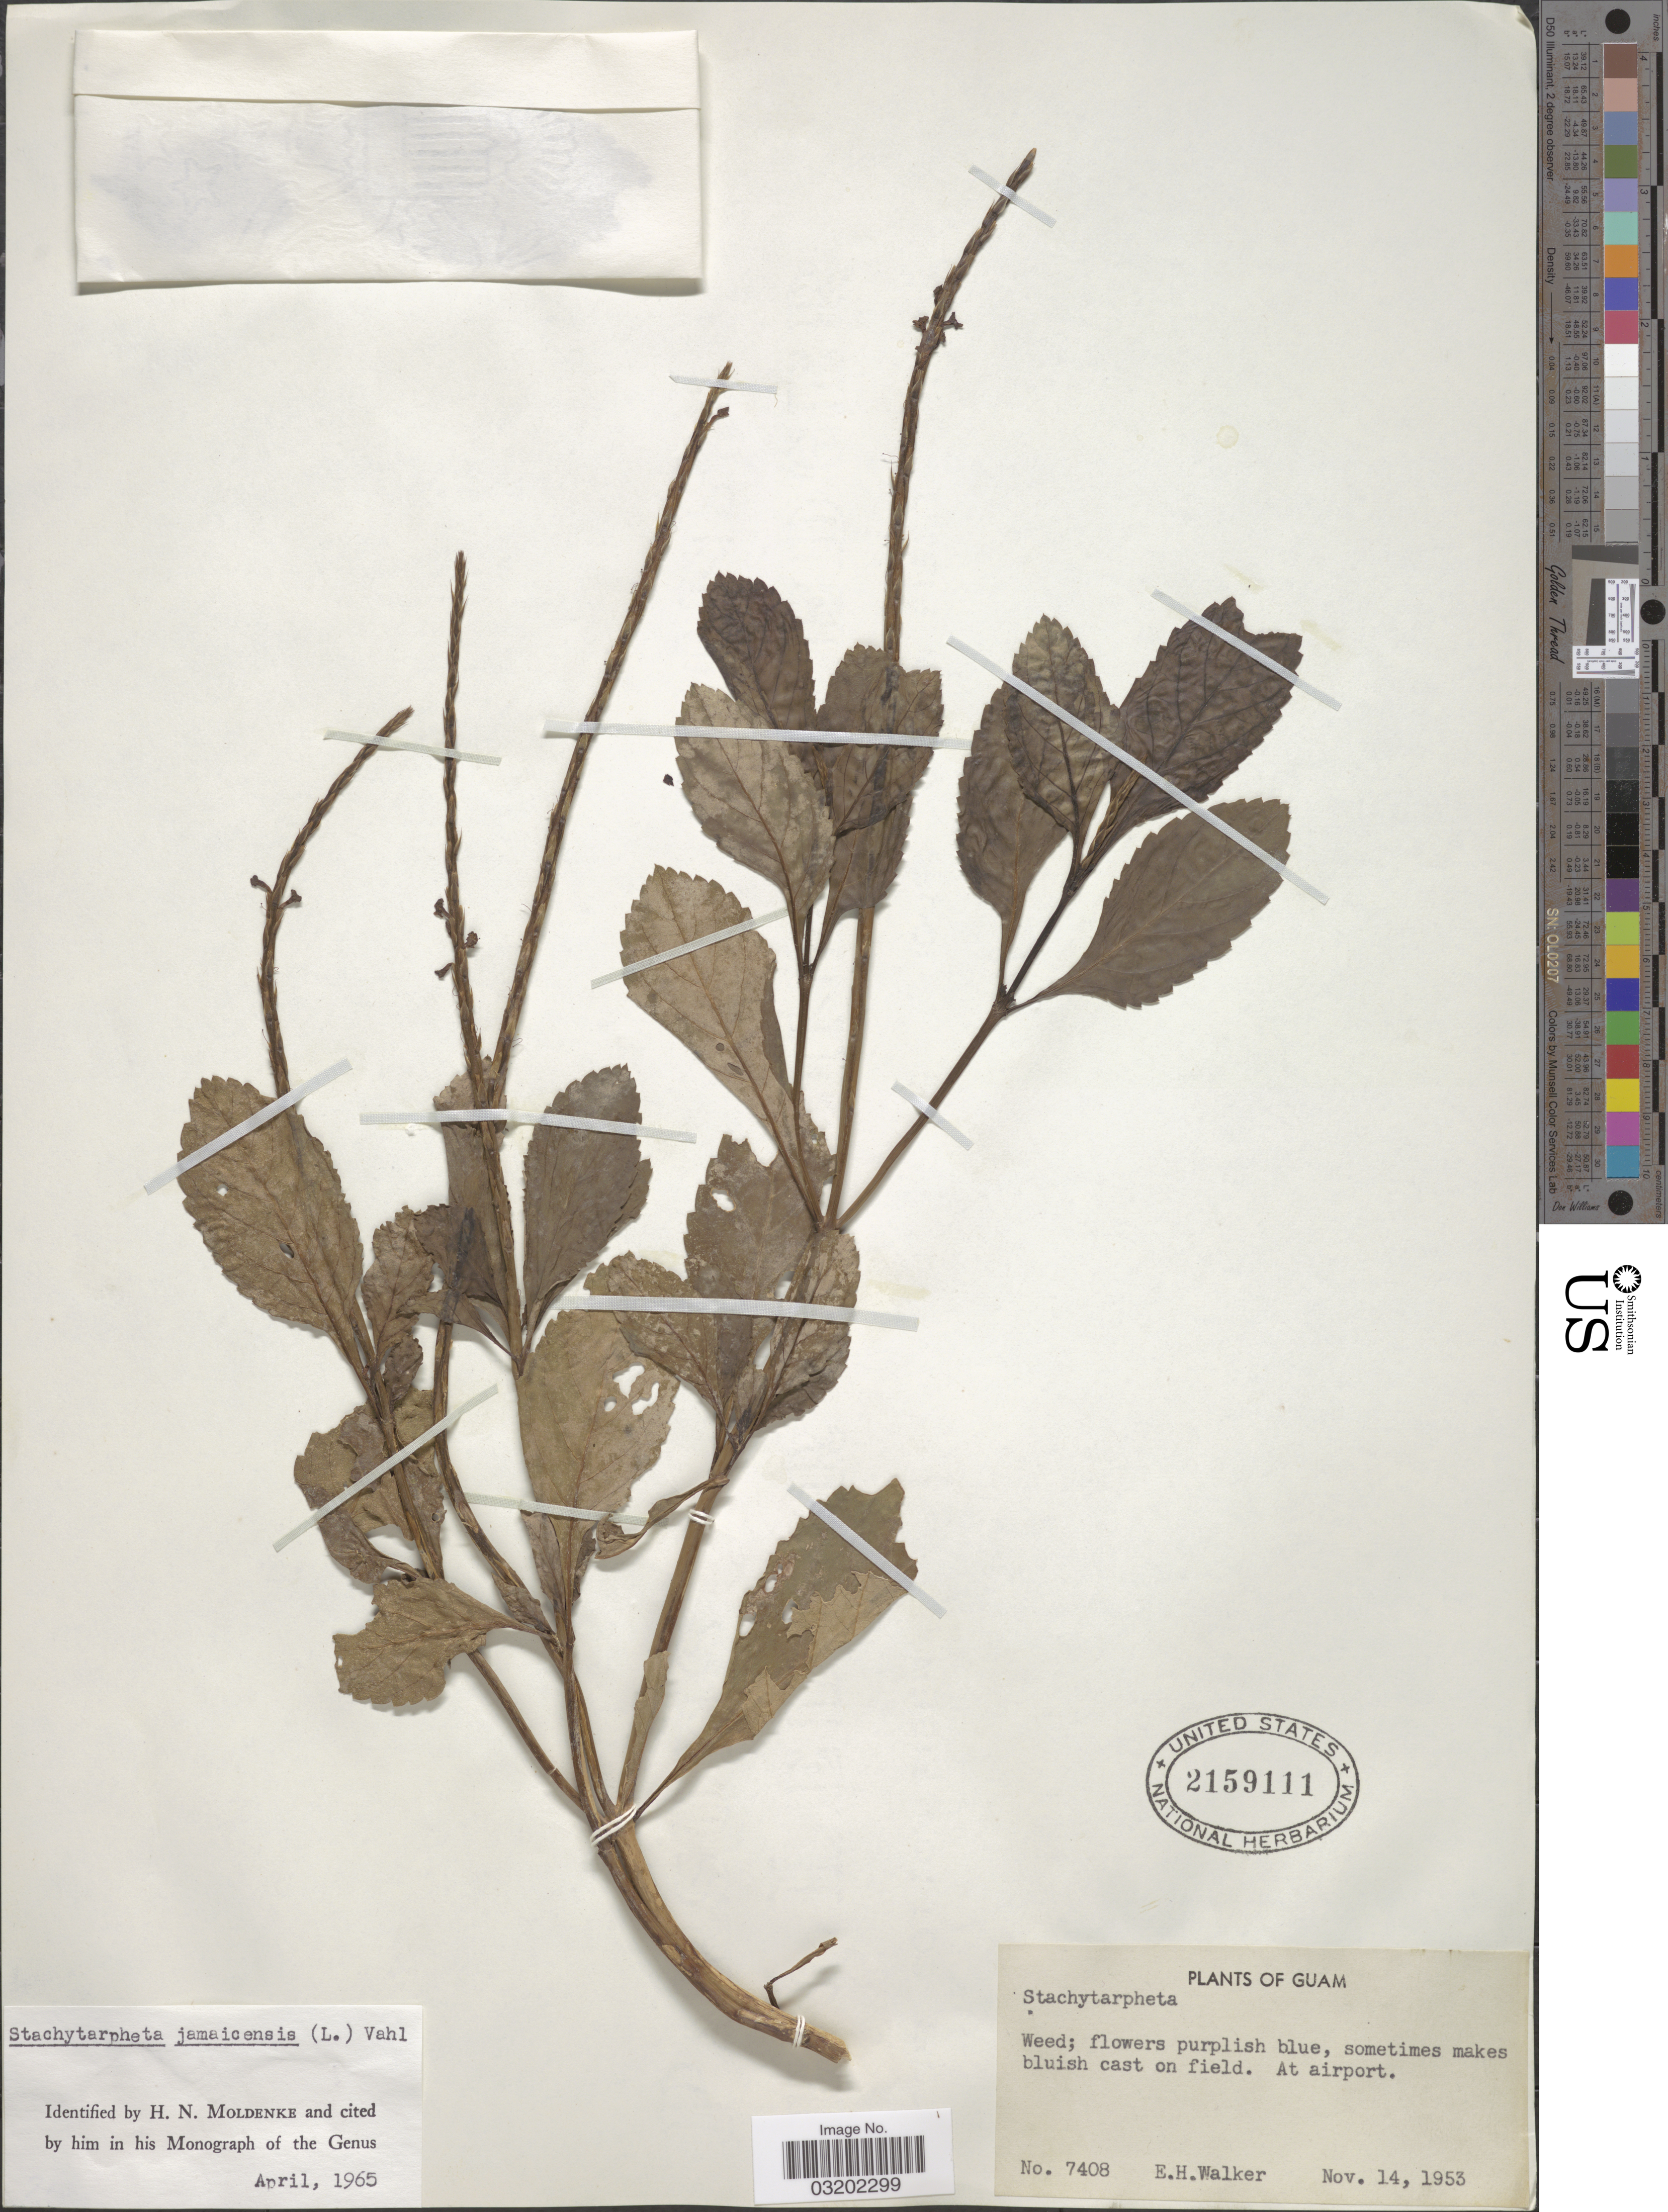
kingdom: Plantae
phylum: Tracheophyta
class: Magnoliopsida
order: Lamiales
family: Verbenaceae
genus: Stachytarpheta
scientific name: Stachytarpheta jamaicensis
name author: (L.) Vahl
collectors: E. H. Walker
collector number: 7408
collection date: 1953-11-14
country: Guam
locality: At airport.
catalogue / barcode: US 2159111